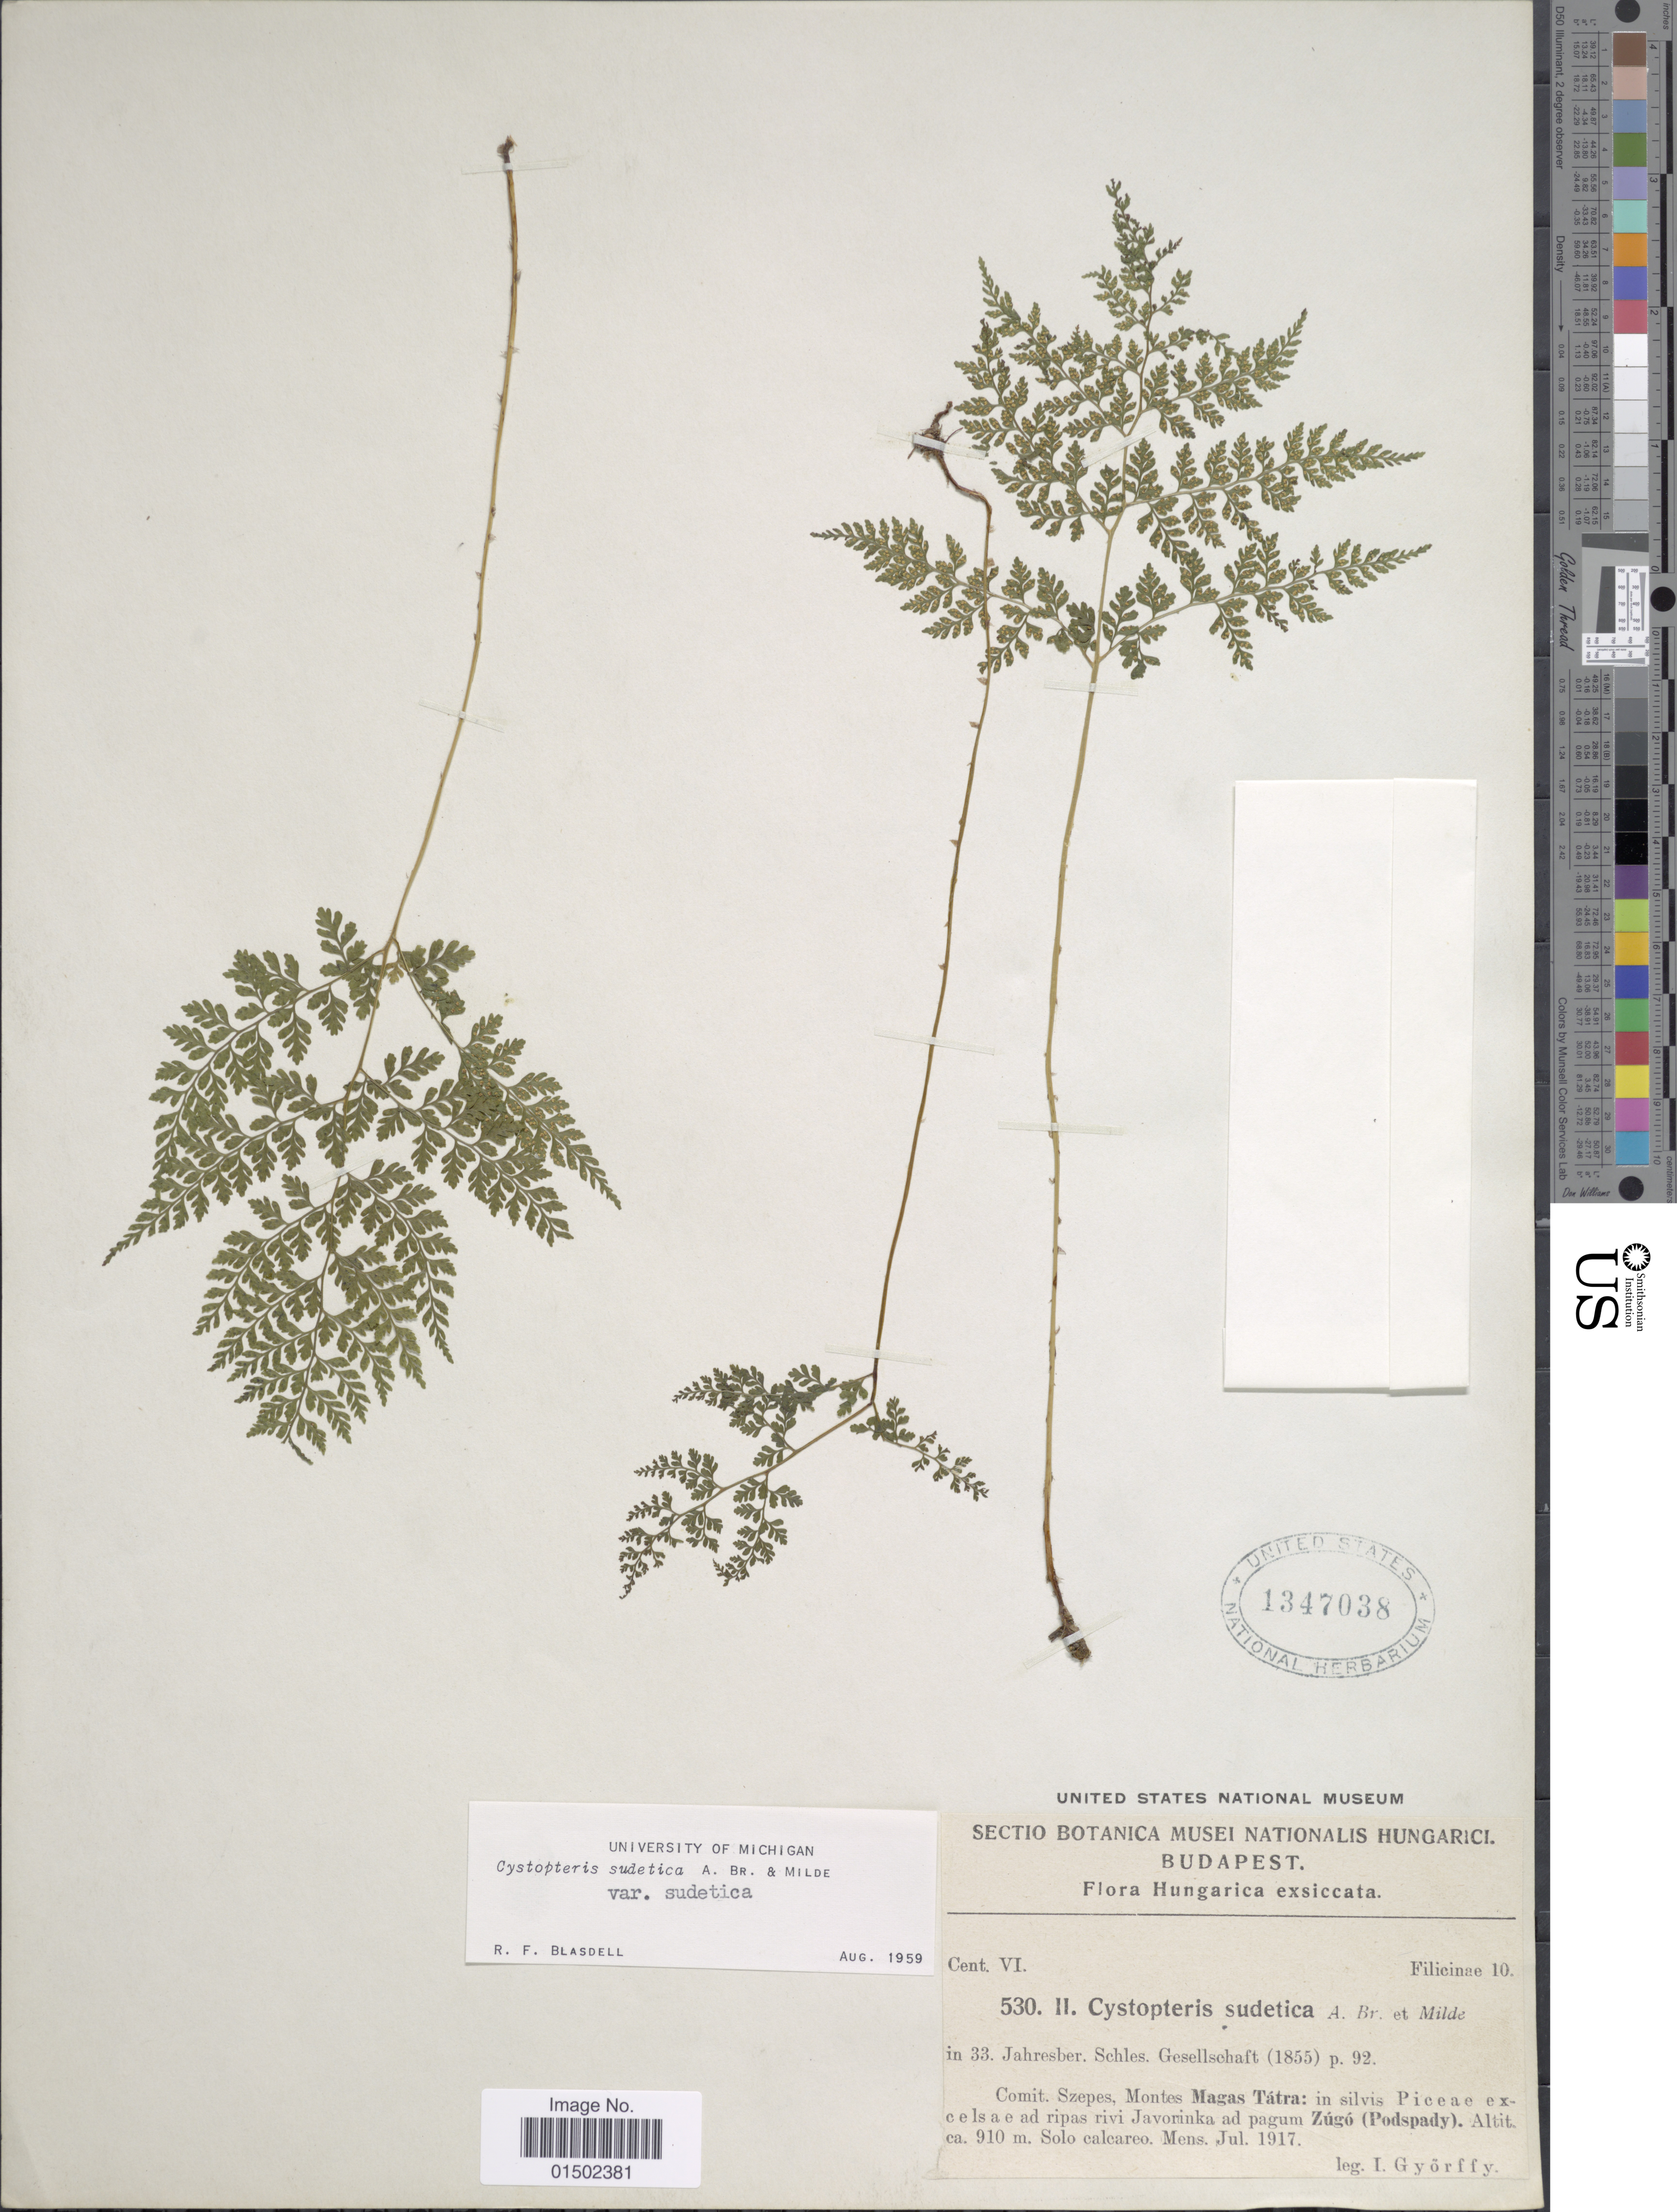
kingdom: Plantae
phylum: Tracheophyta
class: Polypodiopsida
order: Polypodiales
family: Cystopteridaceae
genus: Cystopteris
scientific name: Cystopteris sudetica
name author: A. Braun & Milde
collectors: I. Gyorffy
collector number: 530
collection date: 1917-07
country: Hungary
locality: Comit. Szepes, Montes Magas Tatras: in silvis Piceae excelsae ad ripas rivi Javorinka ad pagum Zugo (Podspady)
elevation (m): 910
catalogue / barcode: US 1347038